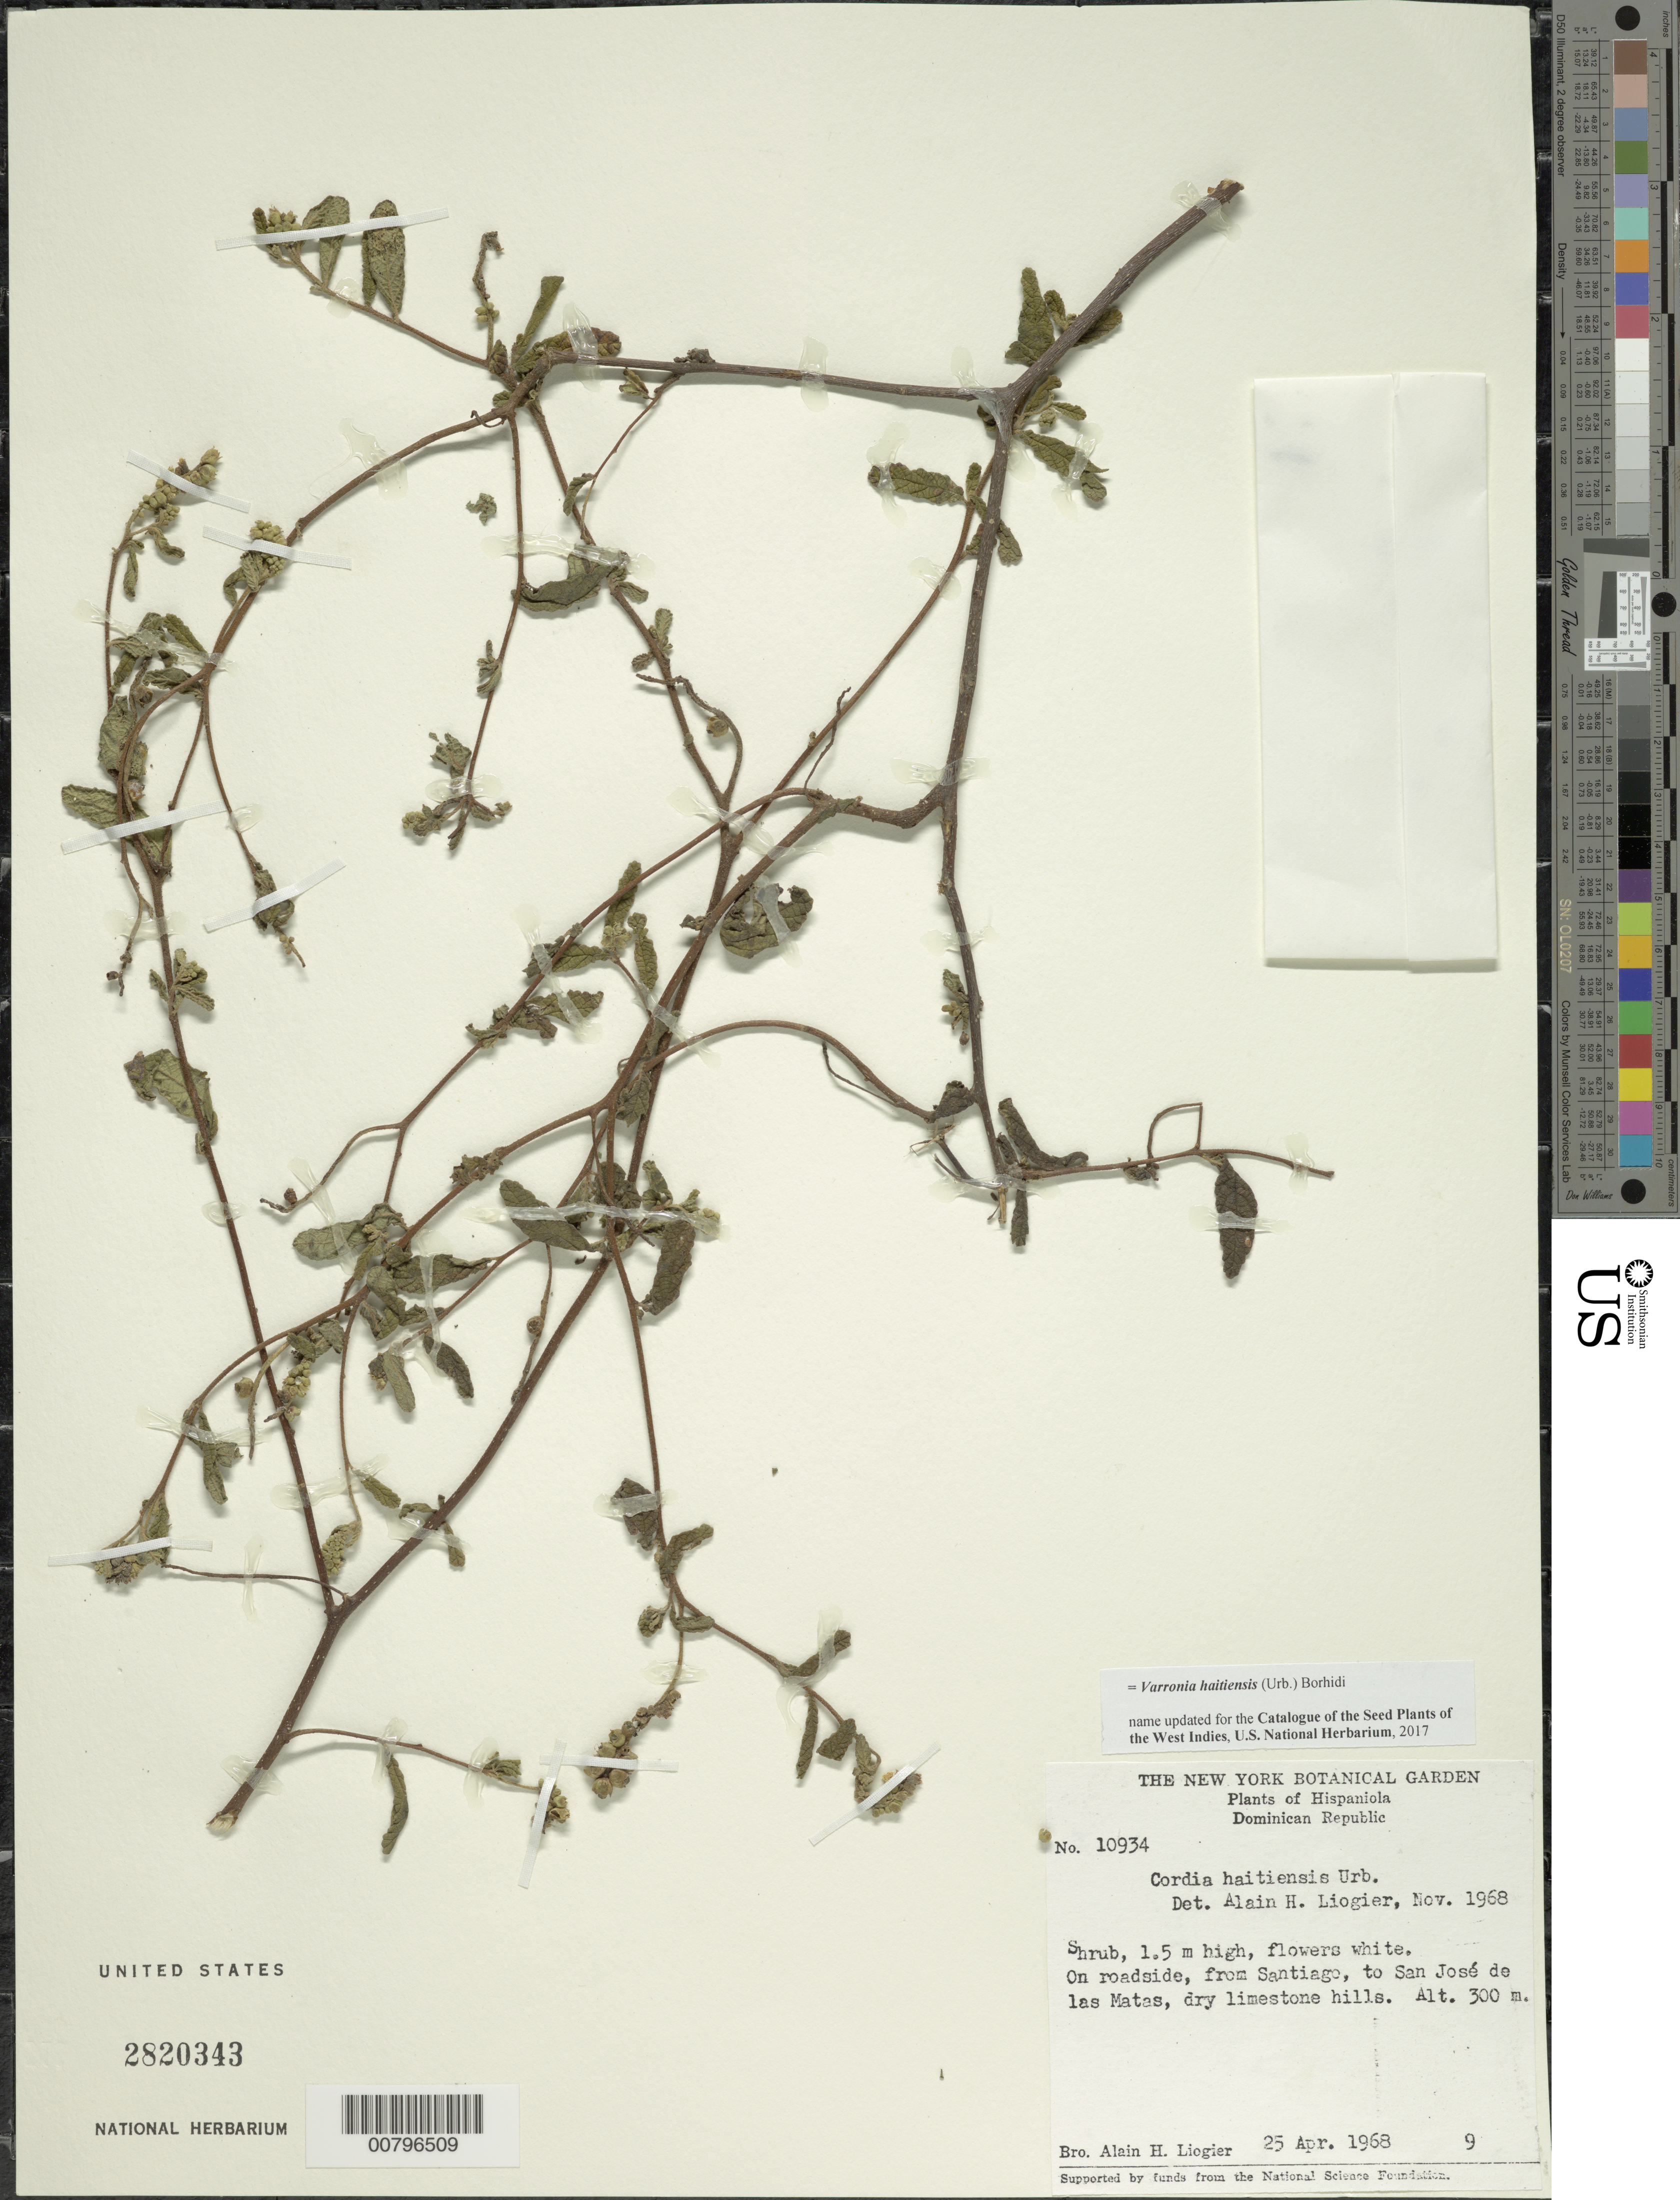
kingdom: Plantae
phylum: Tracheophyta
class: Magnoliopsida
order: Boraginales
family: Cordiaceae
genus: Varronia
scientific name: Varronia haitiensis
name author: (Urb.) Borhidi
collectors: A. H. Liogier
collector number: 10934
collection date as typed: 25 Apr 1968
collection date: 1968-04-25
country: Dominican Republic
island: Hispaniola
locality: From Santiago, to San José de las Matas.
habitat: Dry limestone hills, on roadside.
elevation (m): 300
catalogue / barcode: US 2820343